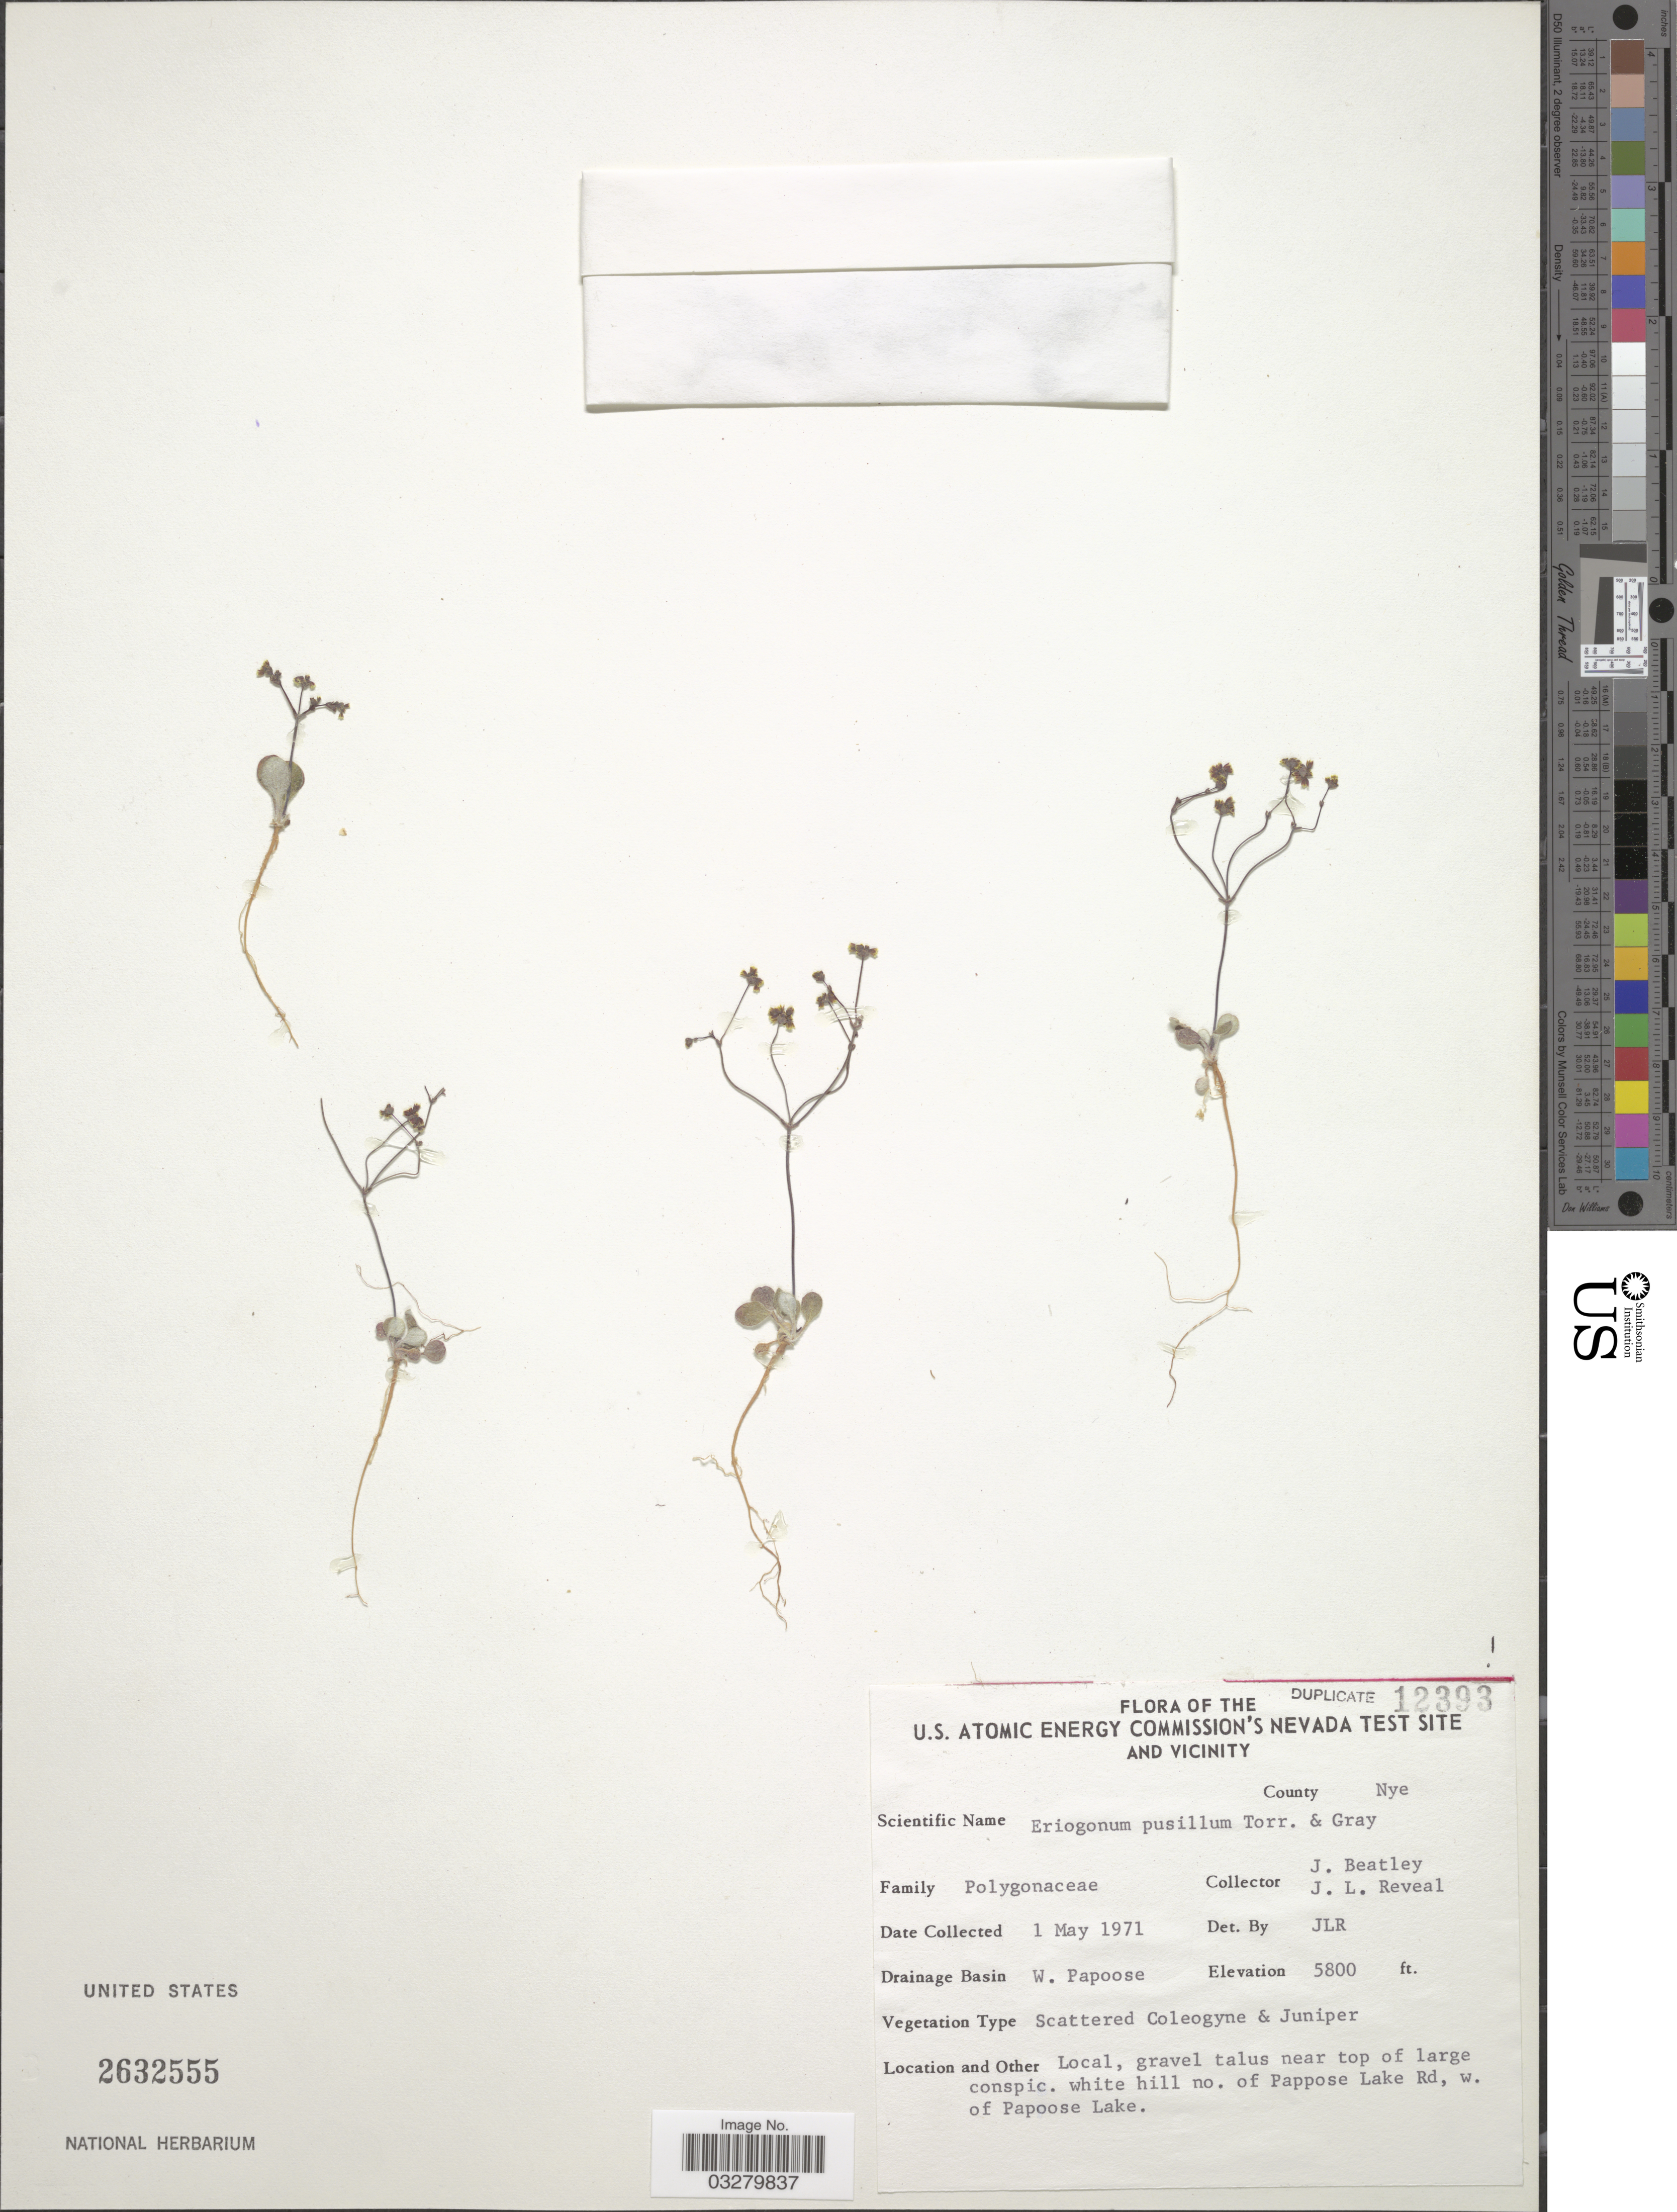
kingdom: Plantae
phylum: Tracheophyta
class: Magnoliopsida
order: Caryophyllales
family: Polygonaceae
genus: Eriogonum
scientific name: Eriogonum pusillum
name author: Torr. & A. Gray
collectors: J. C. Beatley & J. L. Reveal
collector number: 12393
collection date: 1971-05-01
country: United States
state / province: Nevada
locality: U.S. Atomic Energy Commission's Nevada Test Site and Vicinity. County Nye. Drainage Basin W. Papoose. Gravel talus near top of large conspic. white hill no. of Pappose Lake Rd, w. of Papoose Lake.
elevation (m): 1768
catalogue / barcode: US 2632555